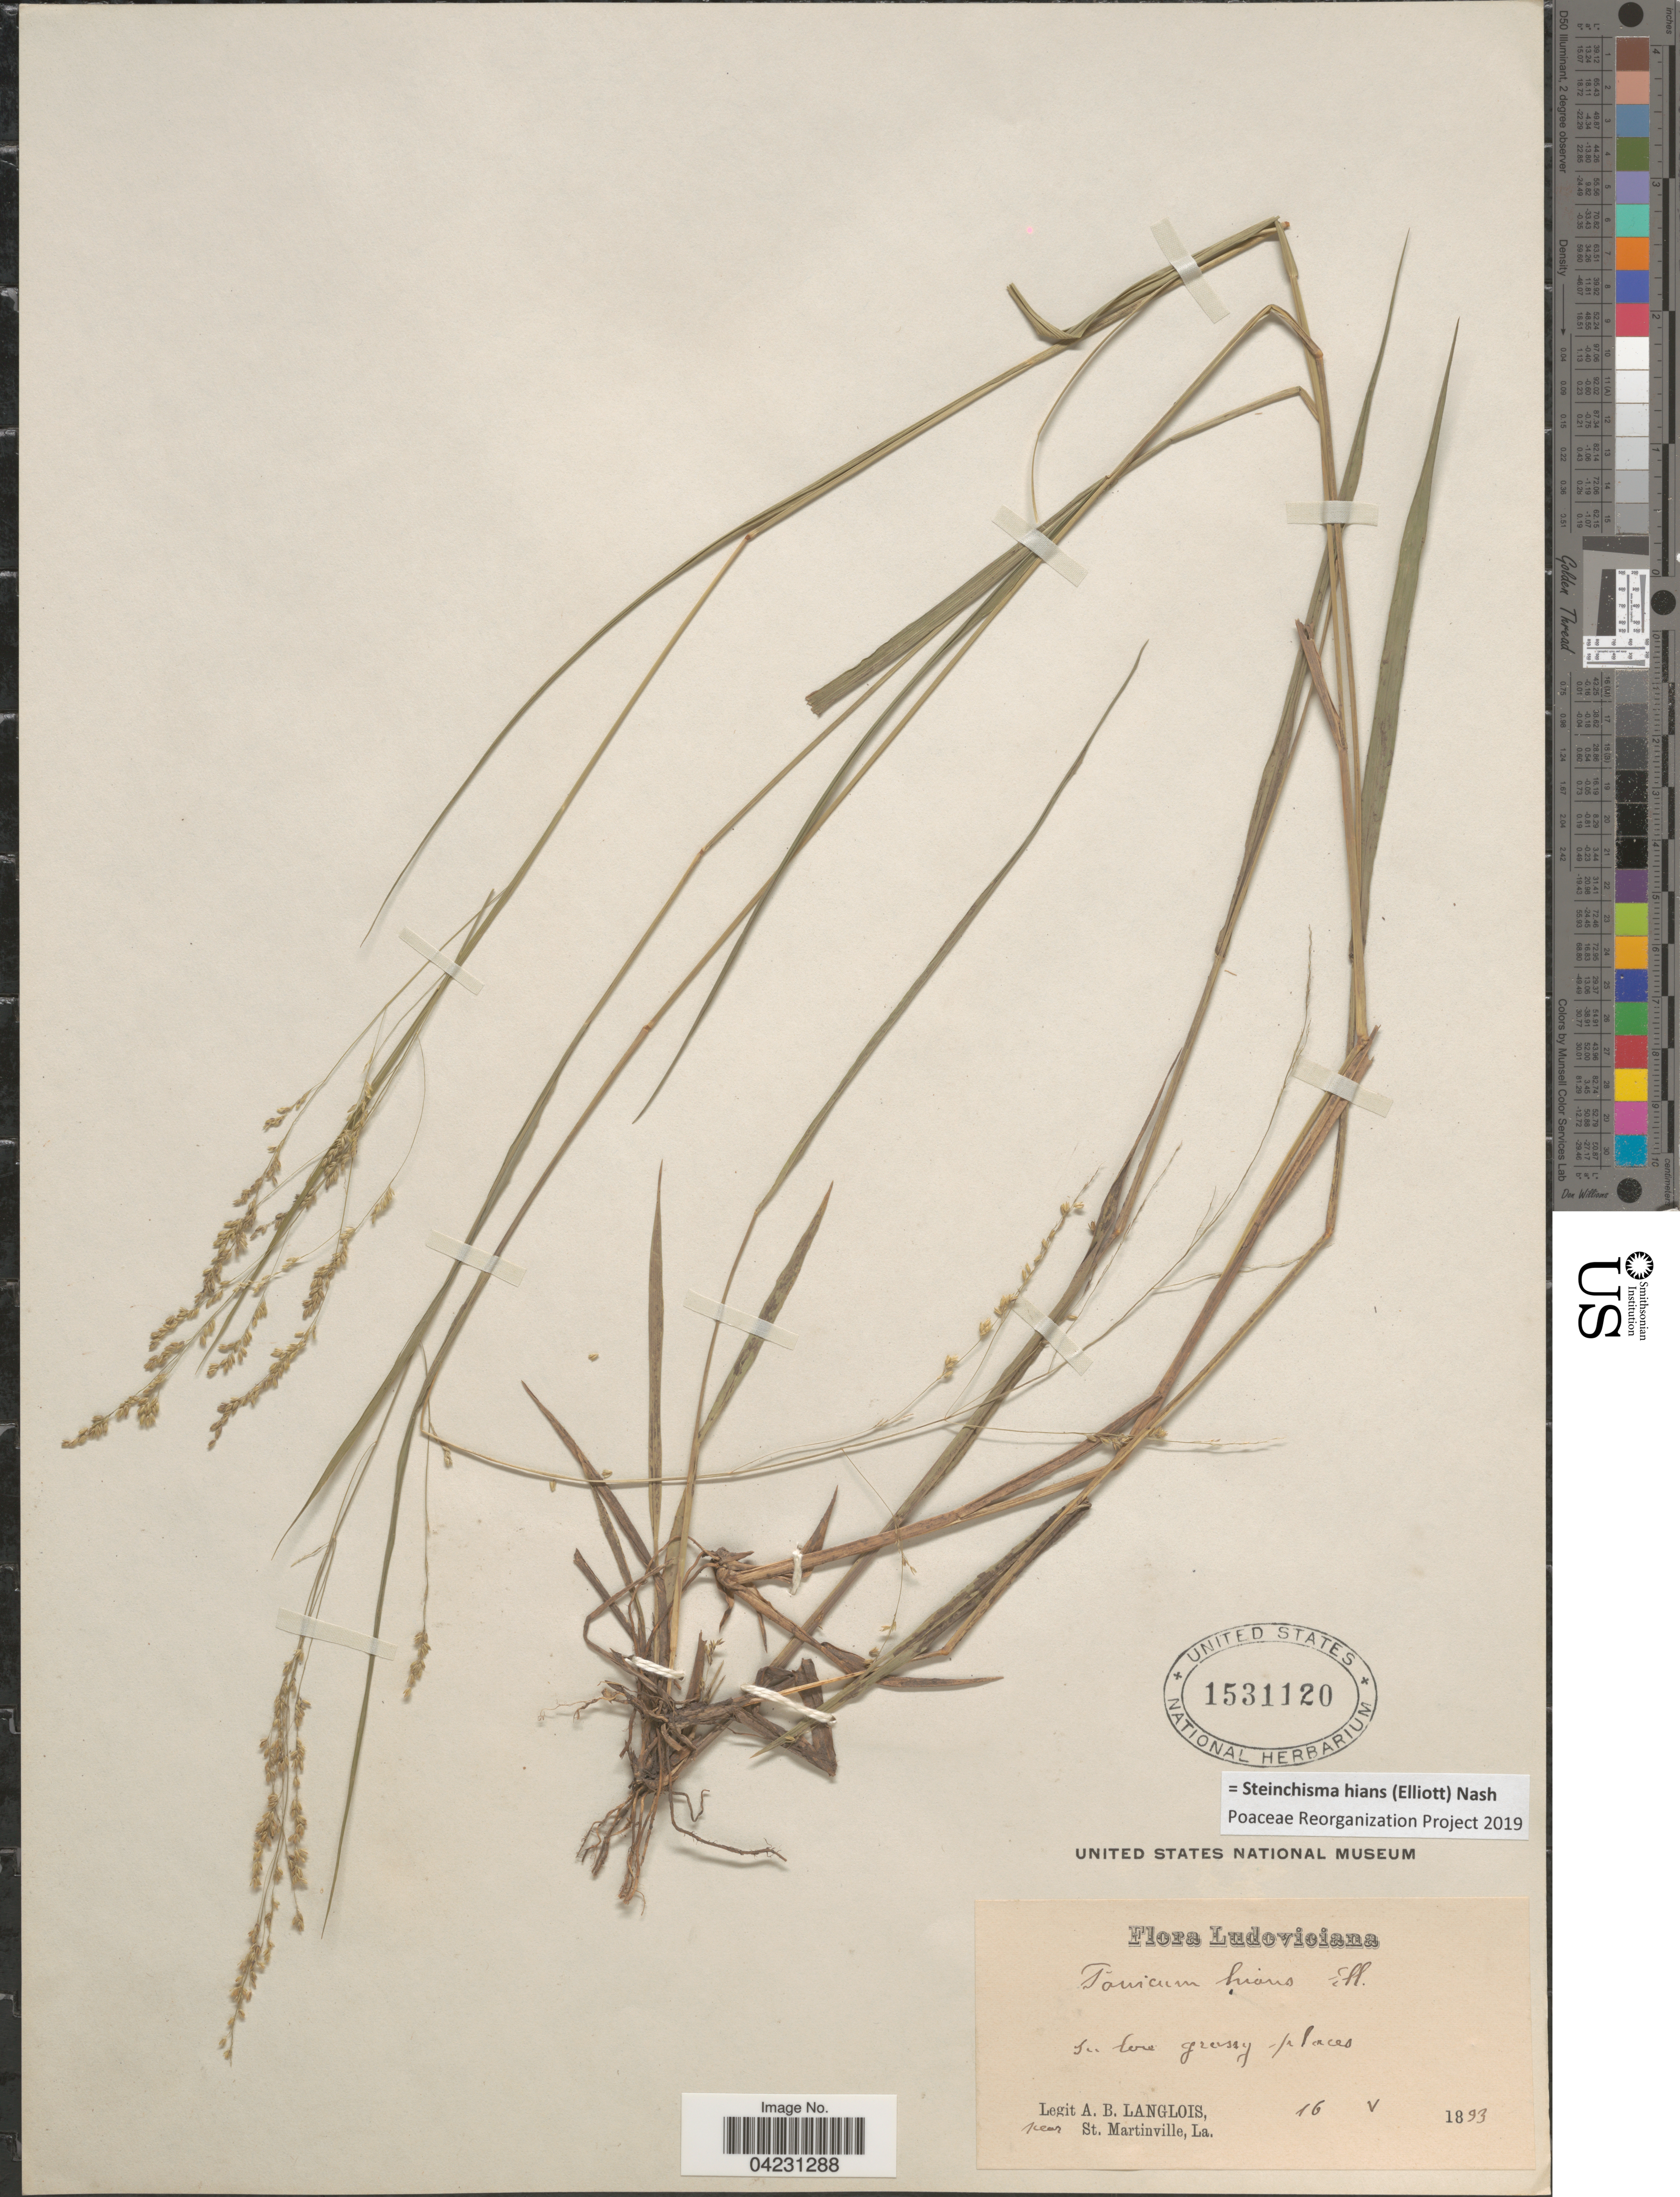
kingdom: Plantae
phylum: Tracheophyta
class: Liliopsida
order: Poales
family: Poaceae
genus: Steinchisma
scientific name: Steinchisma hians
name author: (Elliott) Nash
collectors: A. Langlois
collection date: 1893-05-16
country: United States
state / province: Louisiana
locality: Ludoviciana. In low grassy places. Near St. Martinville.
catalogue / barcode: US 1531120